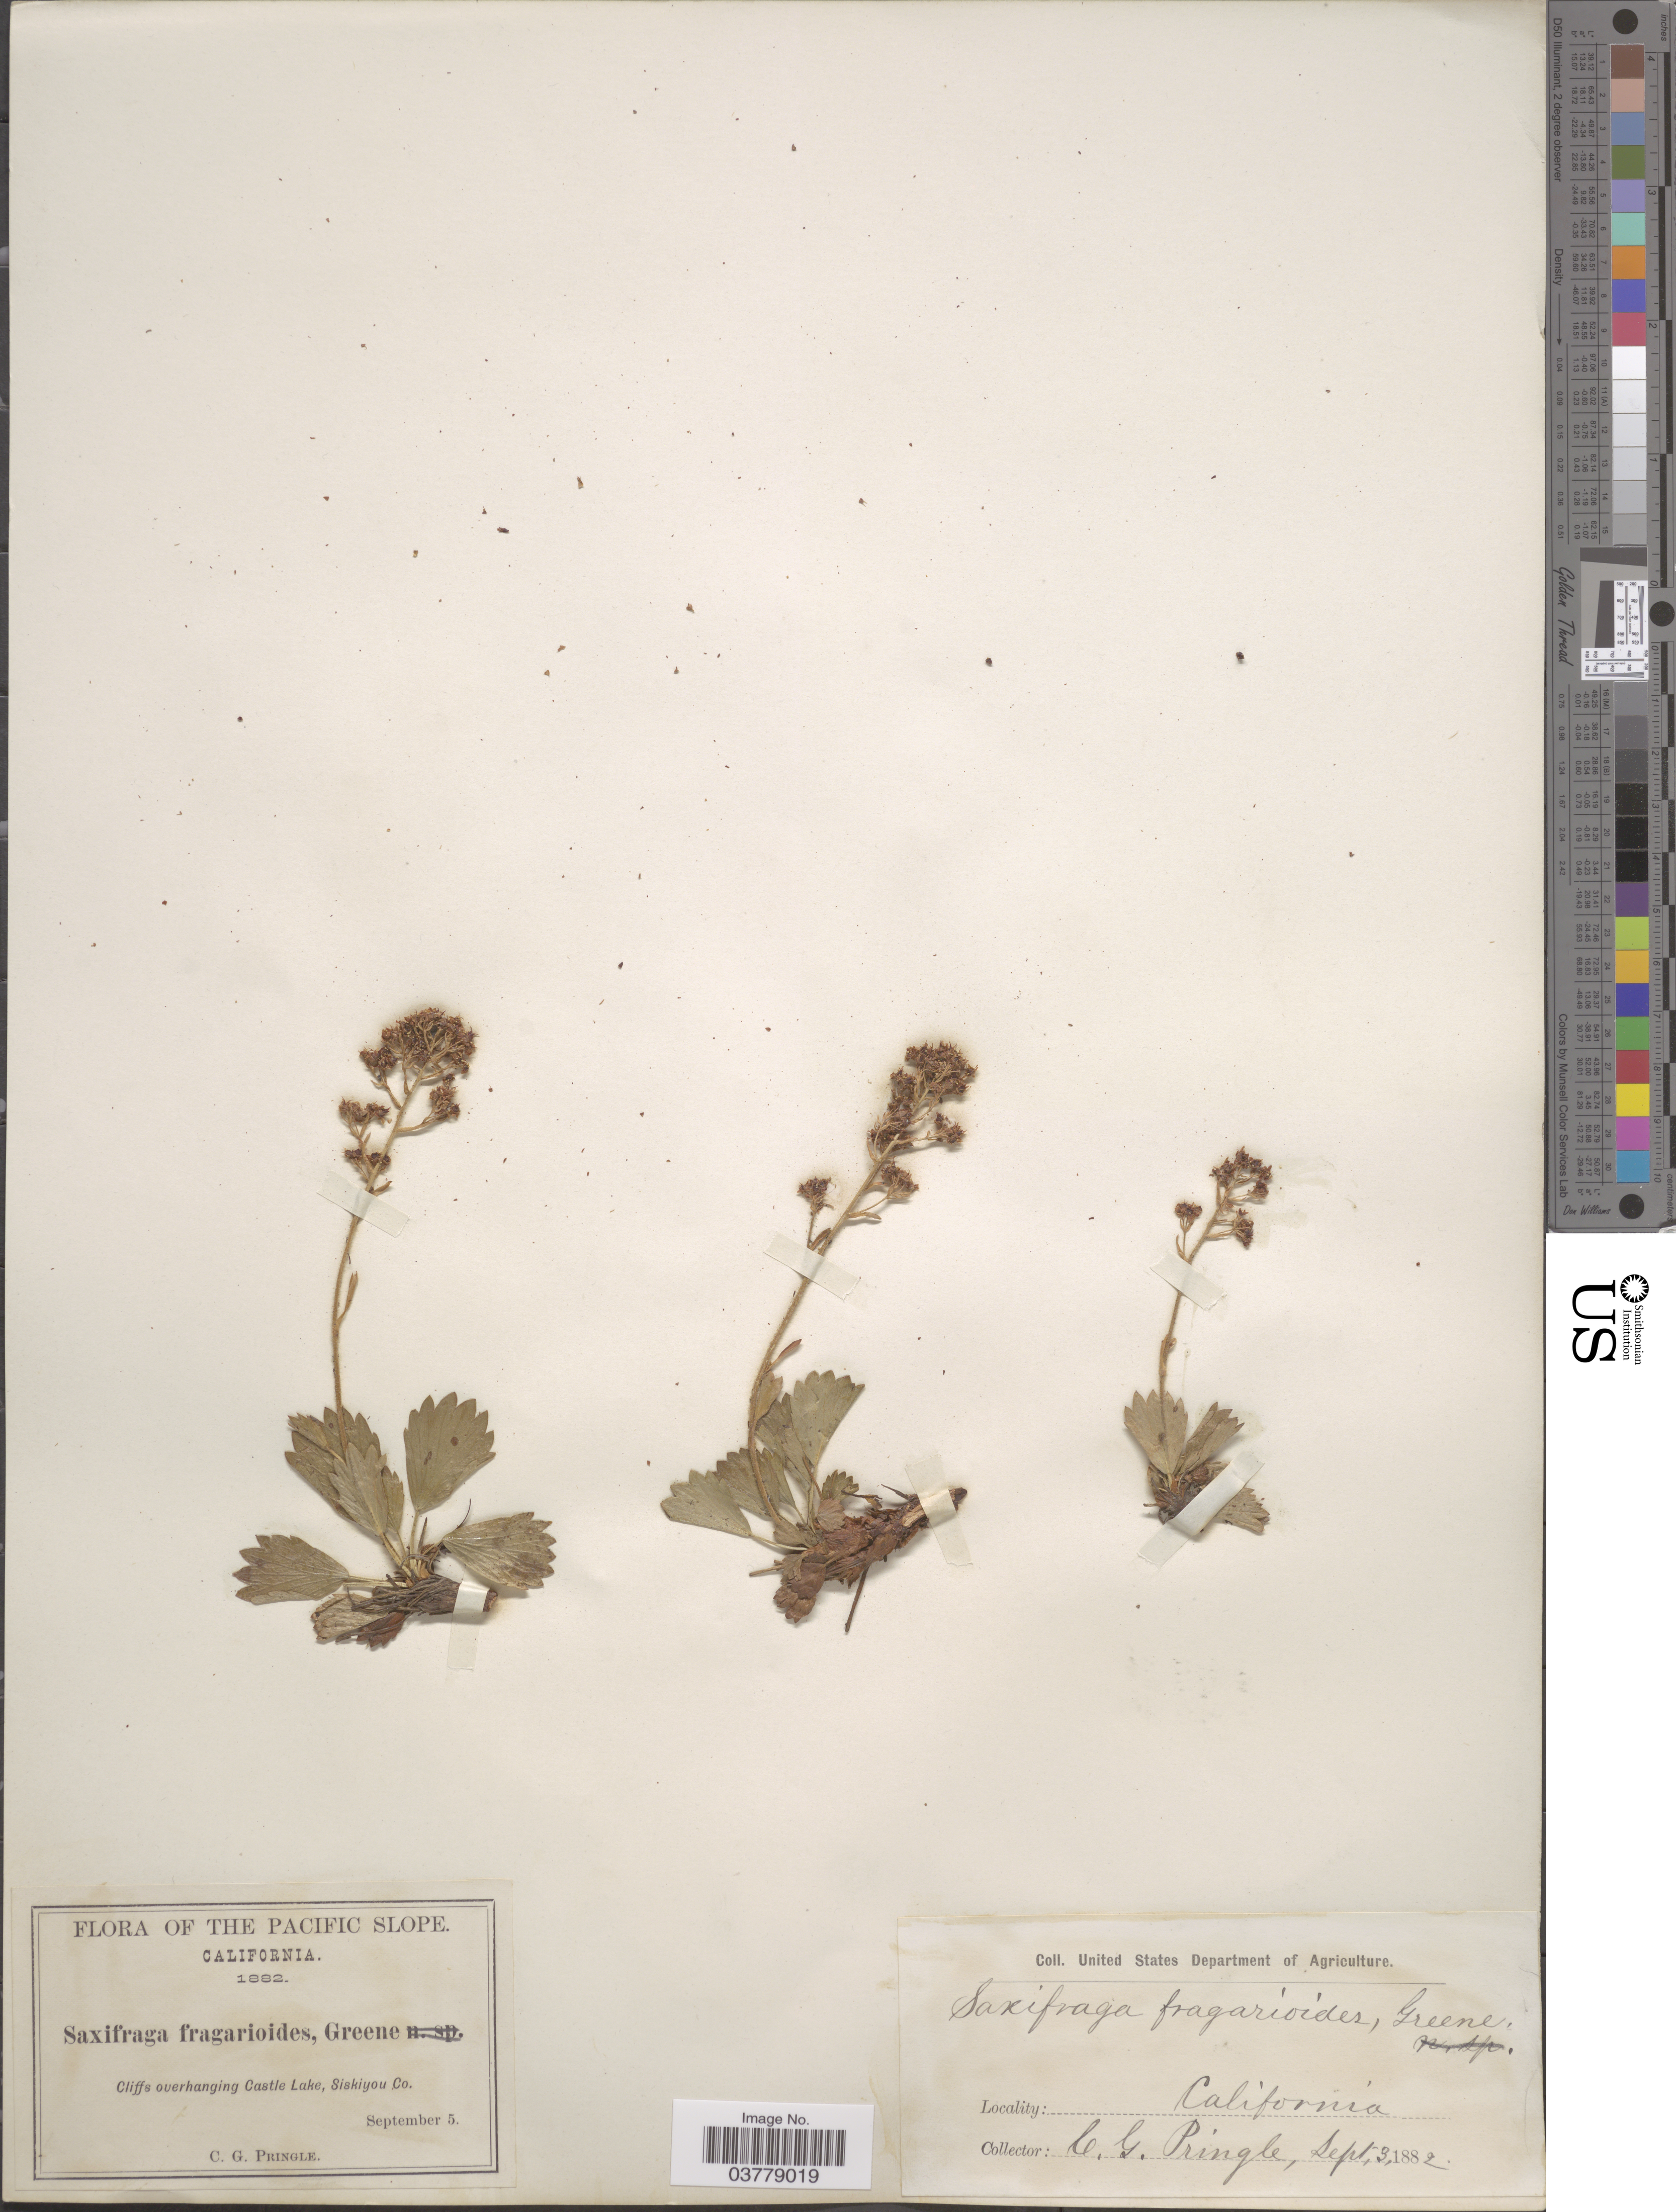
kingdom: Plantae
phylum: Tracheophyta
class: Magnoliopsida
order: Saxifragales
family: Saxifragaceae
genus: Saxifragopsis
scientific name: Saxifragopsis fragarioides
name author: (Greene) Small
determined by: Strong, Mark T., (BOT), Smithsonian Institution - National Museum of Natural History (UNITED STATES)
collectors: C. G. Pringle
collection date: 1882-09-05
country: United States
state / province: California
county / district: Siskiyou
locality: The Pacific Slope. Cliffs overhanging Castle Lake, Siskiyou Co.